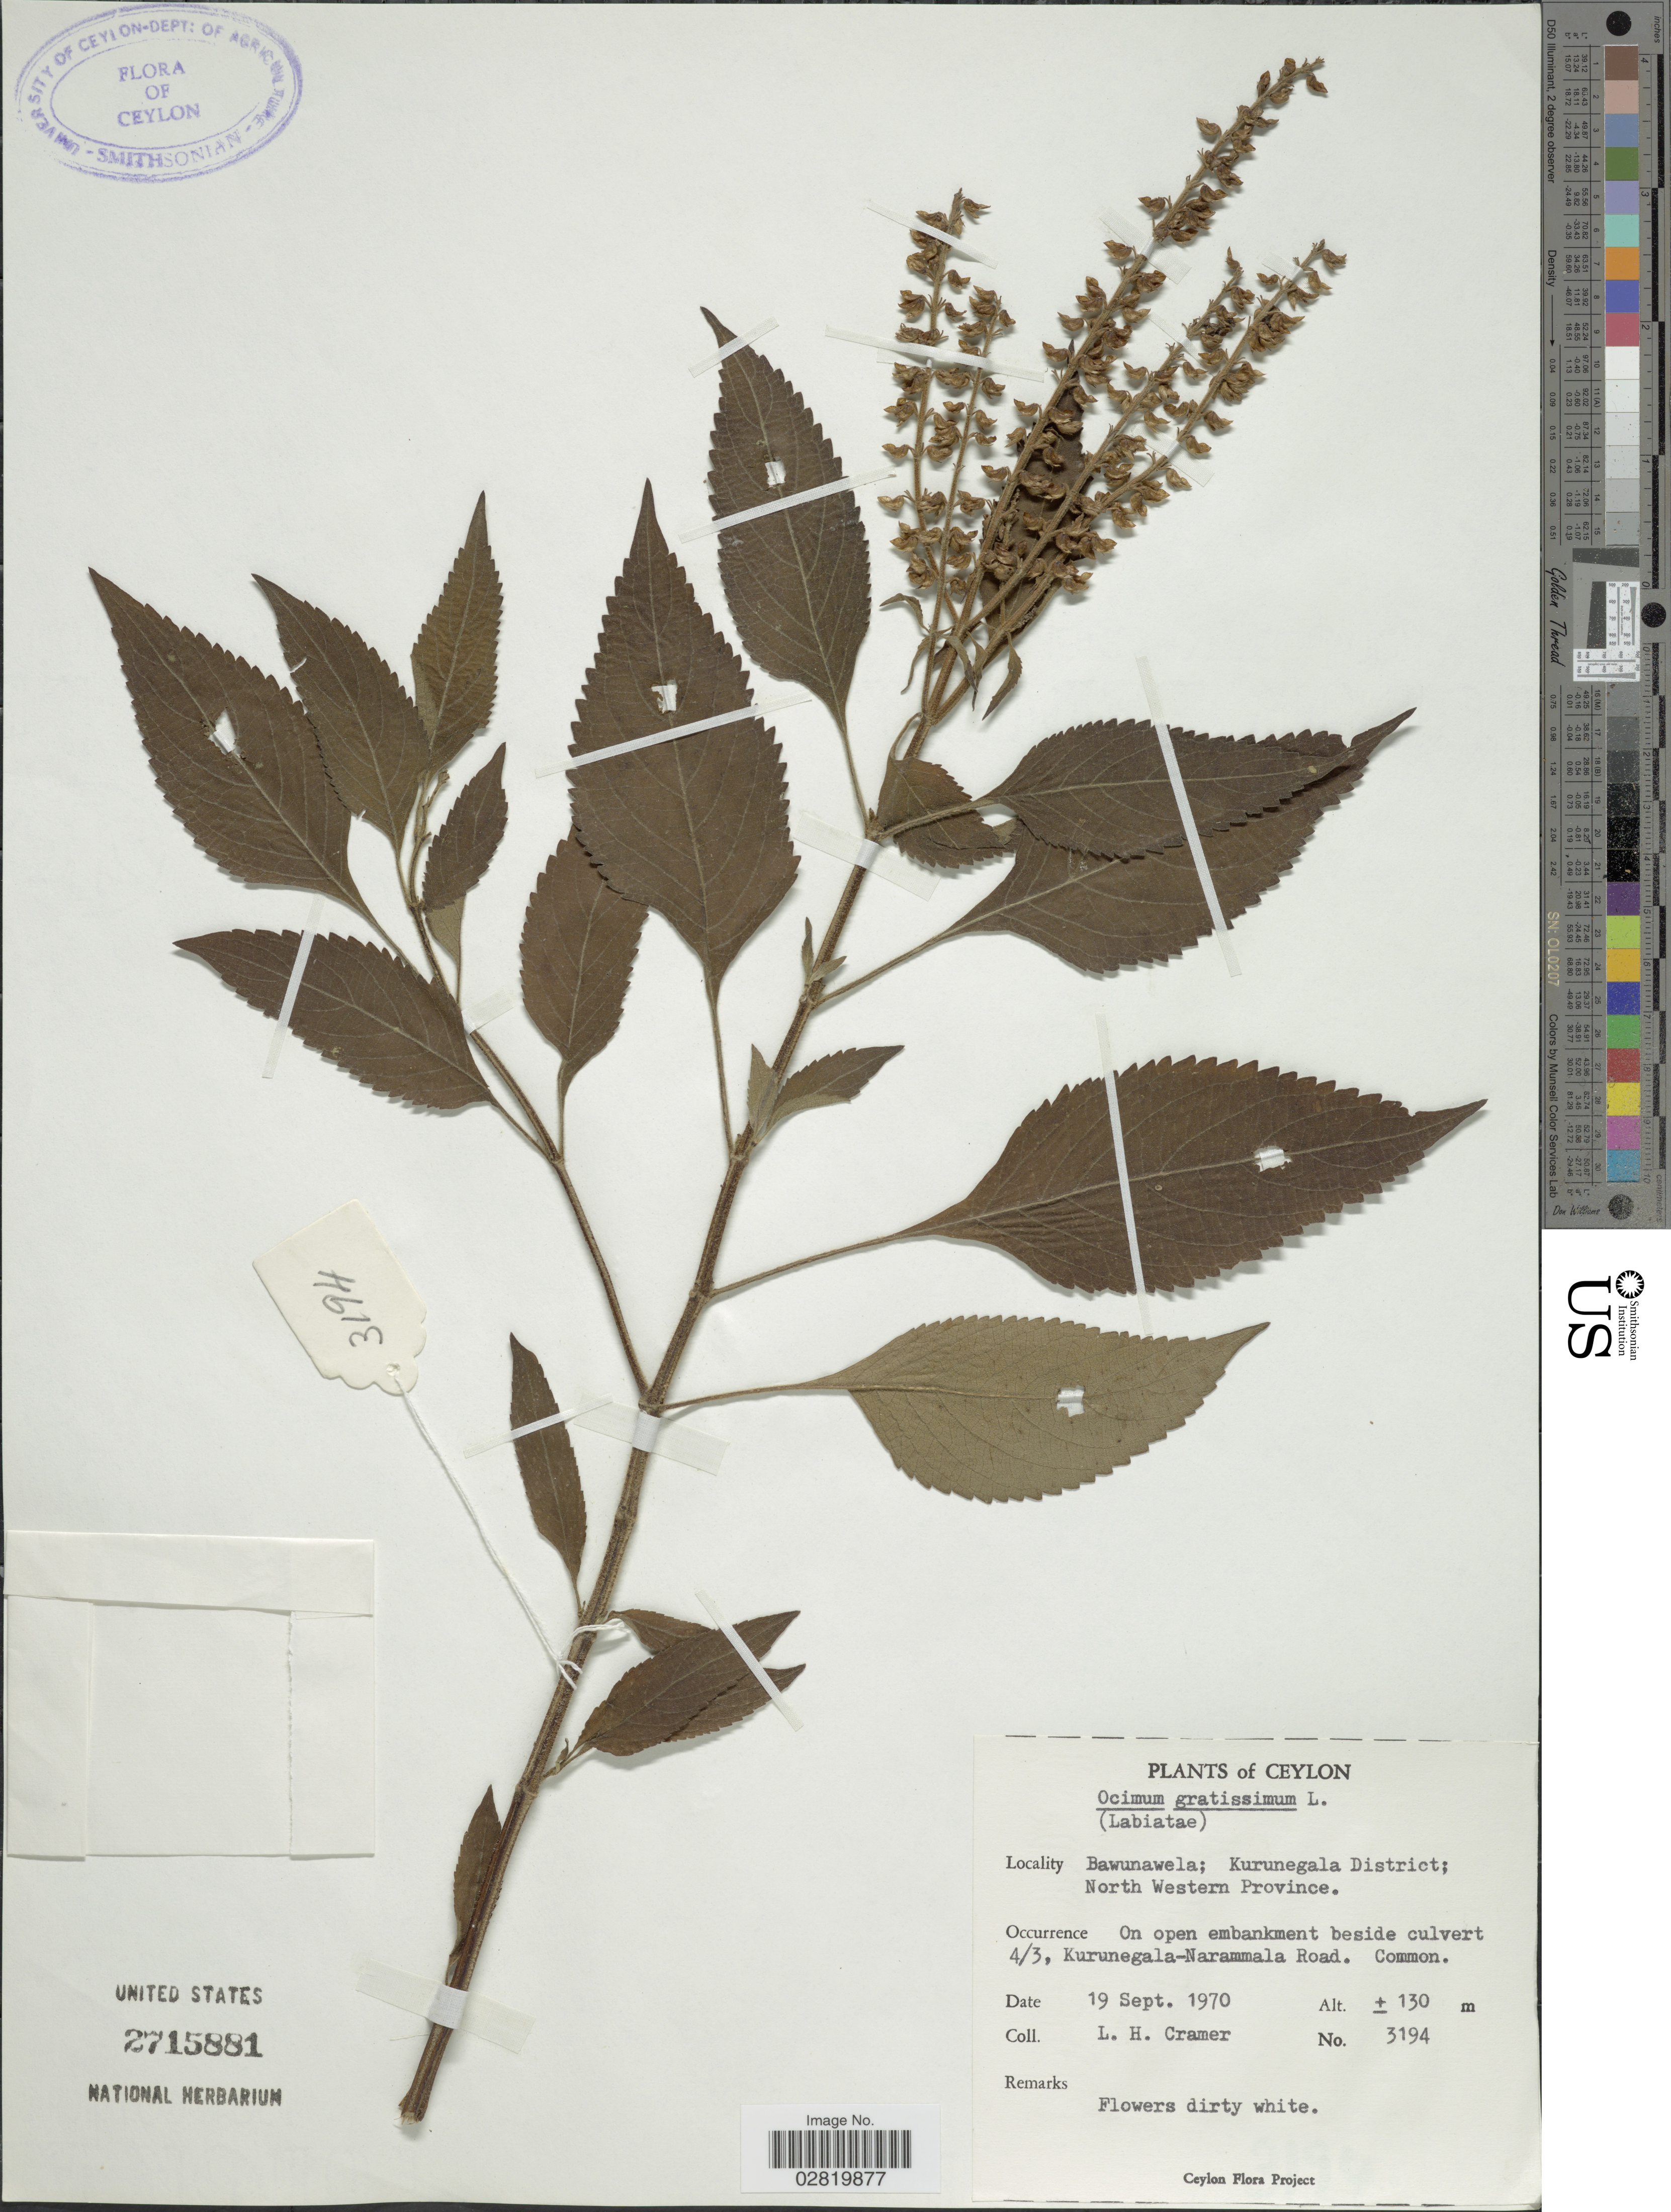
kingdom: Plantae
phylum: Tracheophyta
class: Magnoliopsida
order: Lamiales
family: Lamiaceae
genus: Ocimum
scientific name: Ocimum gratissimum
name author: L.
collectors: L. H. Cramer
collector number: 3194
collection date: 1970-09-19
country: Sri Lanka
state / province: North Western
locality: Ceylon, Bawunawela; Kurunegala District; North Western Province, On open embankment beside culvert 4/3, Kurunegala-Narammala Road.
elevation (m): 130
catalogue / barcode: US 2715881